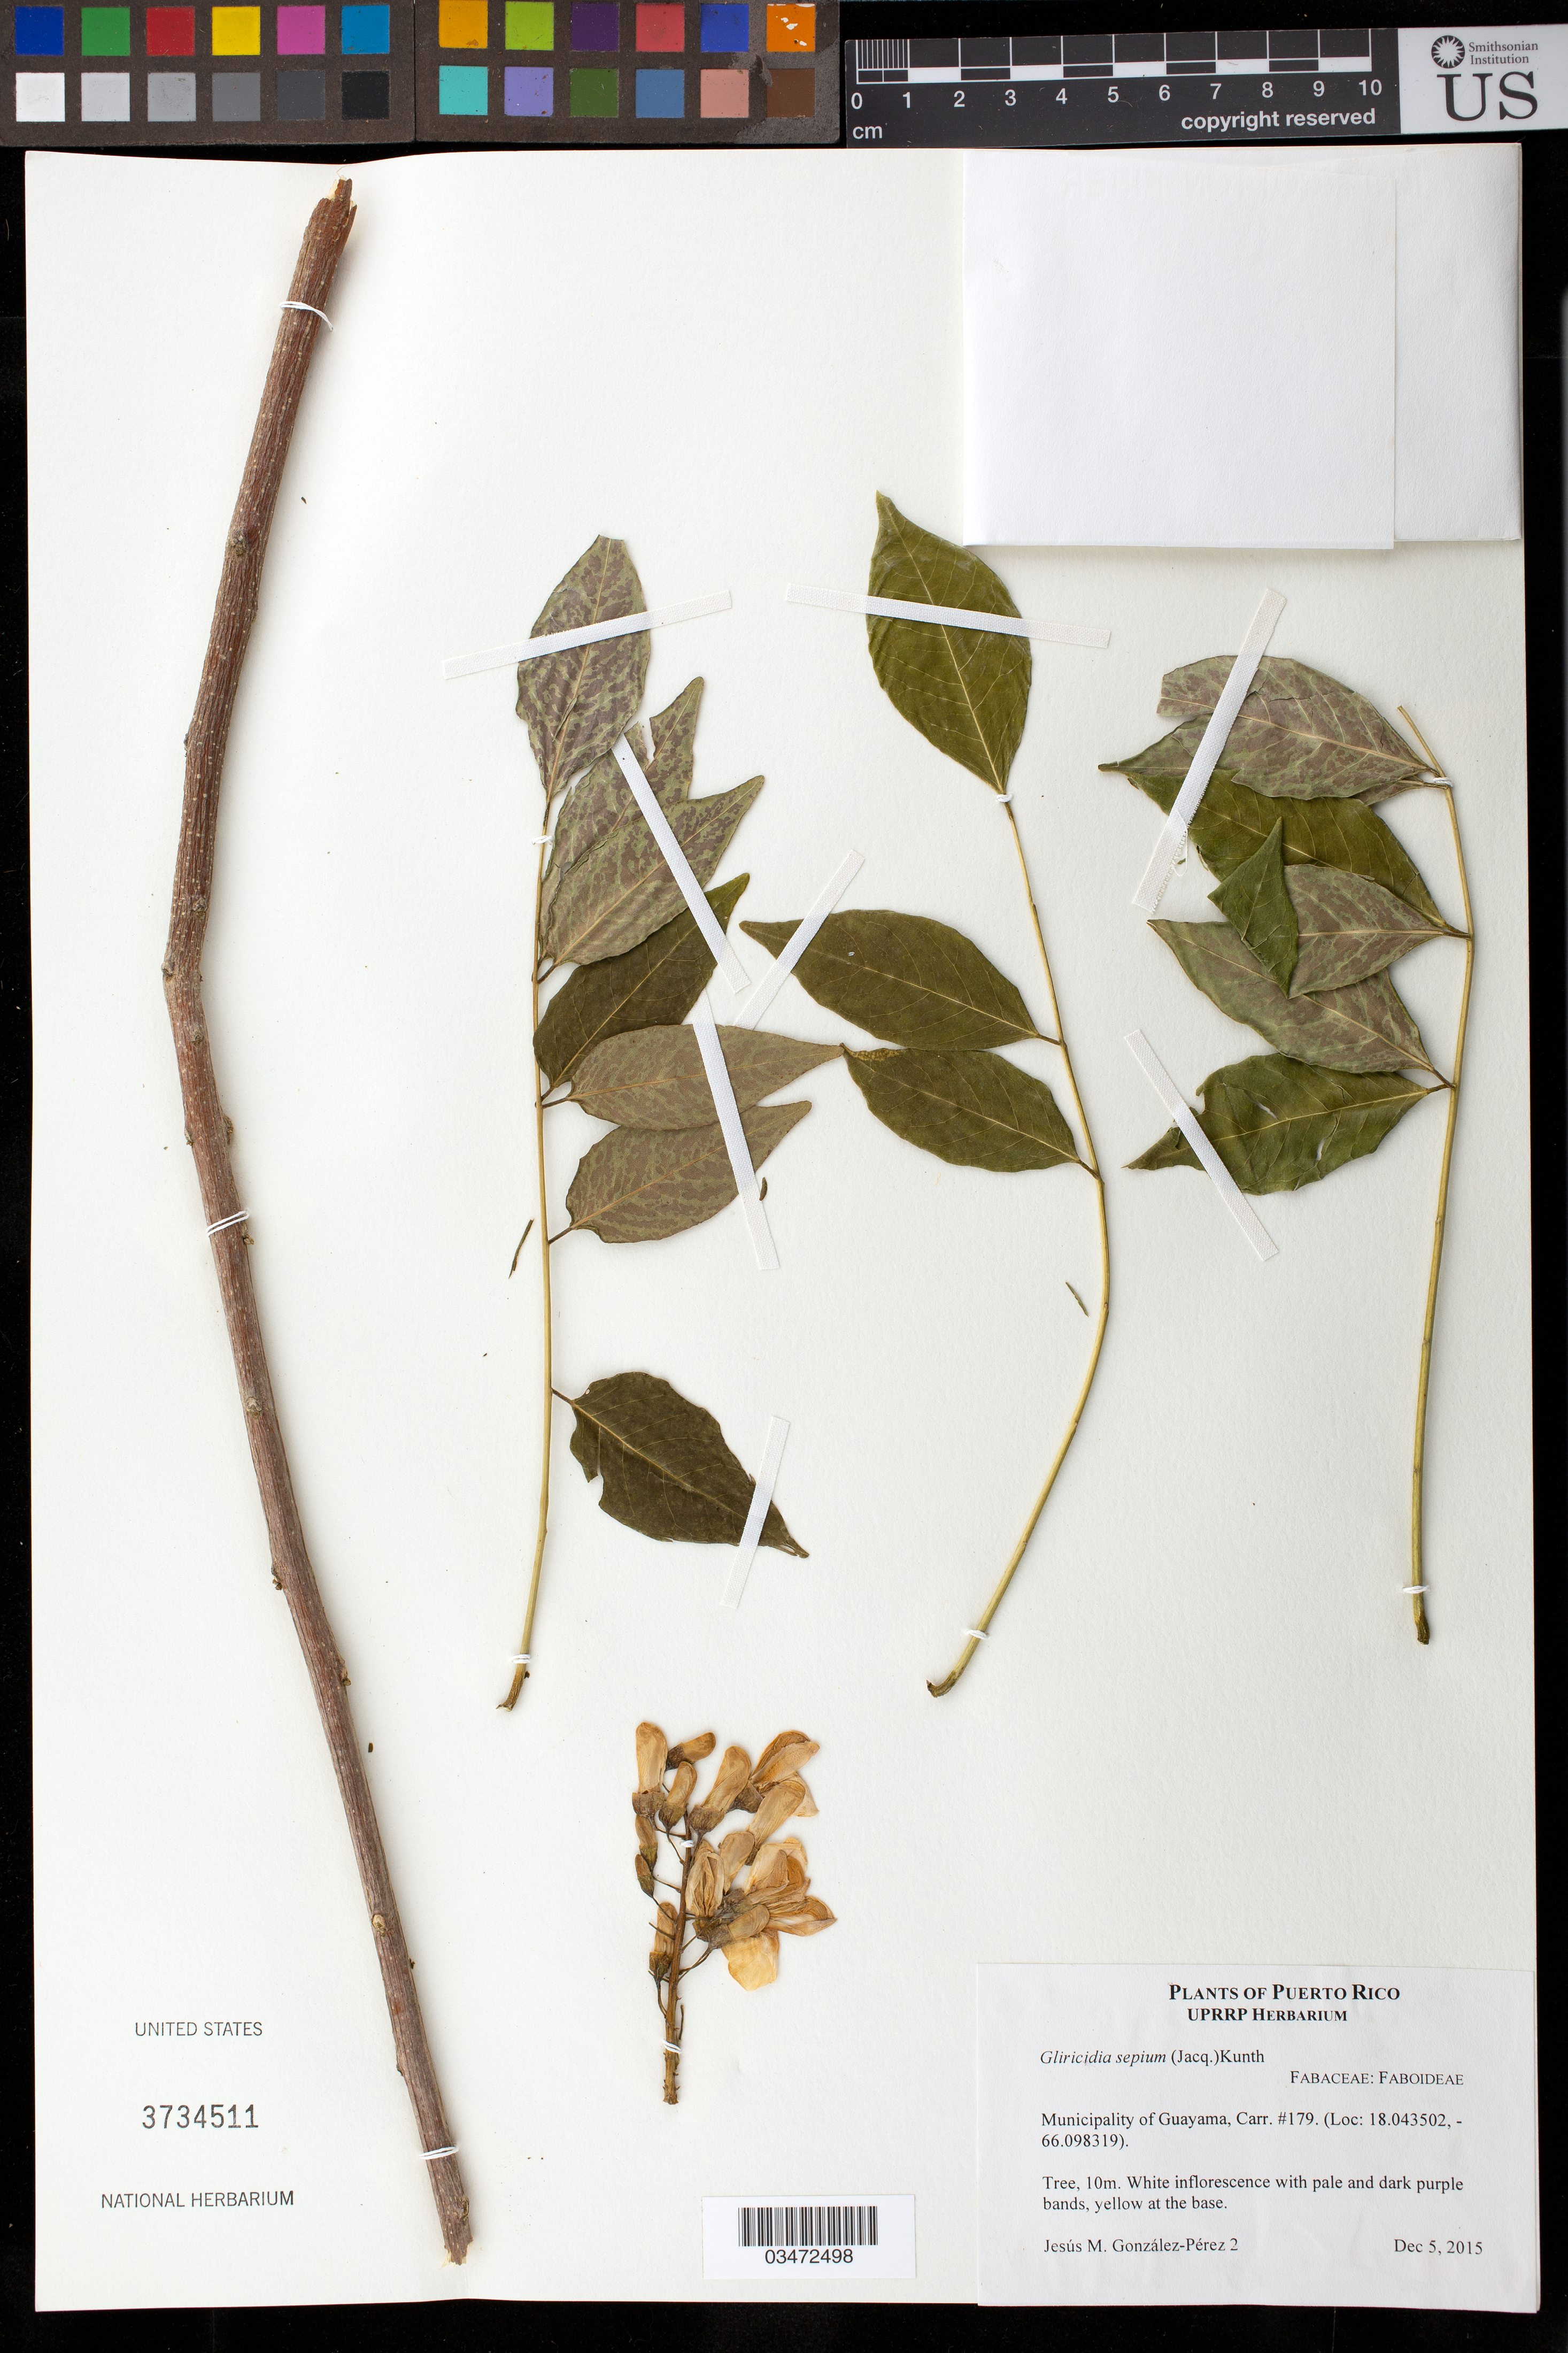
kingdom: Plantae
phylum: Tracheophyta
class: Magnoliopsida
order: Fabales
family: Fabaceae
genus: Gliricidia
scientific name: Gliricidia sepium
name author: (Jacq.) Kunth ex Walp.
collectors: J. González-Pérez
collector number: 2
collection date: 2015-12-05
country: Puerto Rico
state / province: Guayama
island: Puerto Rico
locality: Mun. Guayama, Carr. # 179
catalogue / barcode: US 3734511